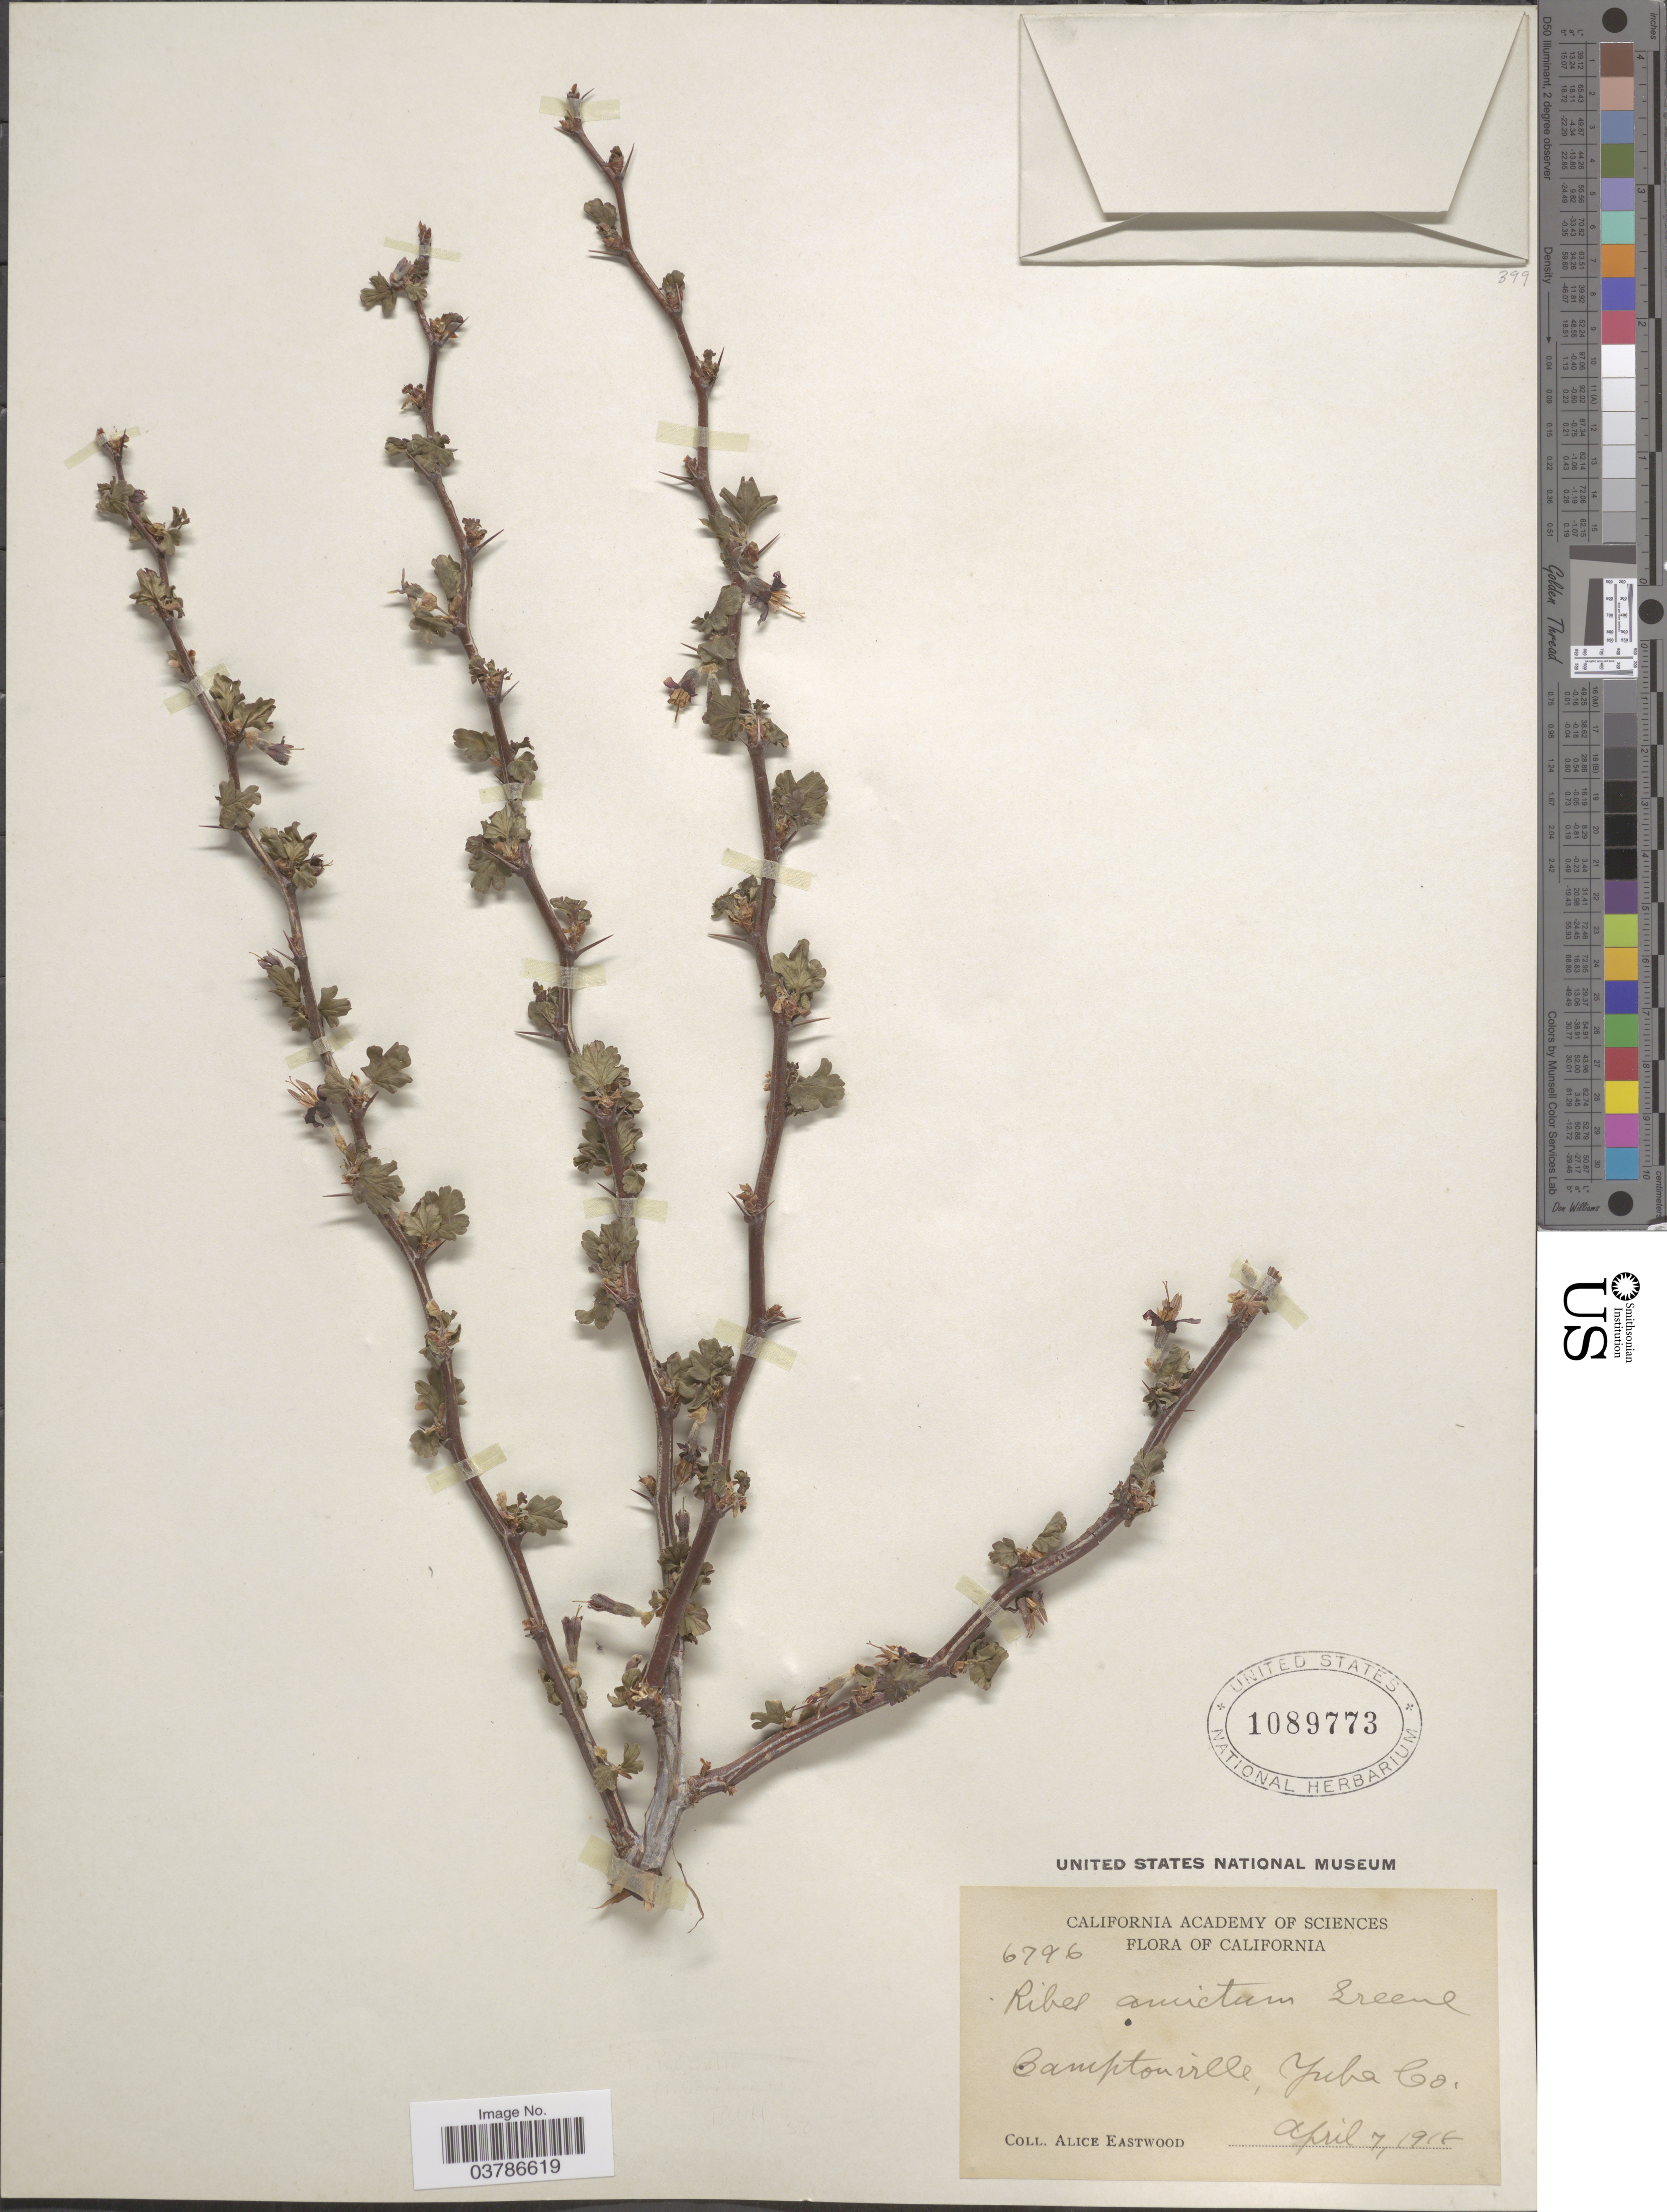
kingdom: Plantae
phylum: Tracheophyta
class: Magnoliopsida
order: Saxifragales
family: Grossulariaceae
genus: Ribes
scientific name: Ribes roezlii var. amictum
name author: (Greene) Jeps.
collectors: A. Eastwood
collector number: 6796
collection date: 1918-04-07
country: United States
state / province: California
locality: Camptonville, Yuka Co.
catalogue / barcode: US 1089773